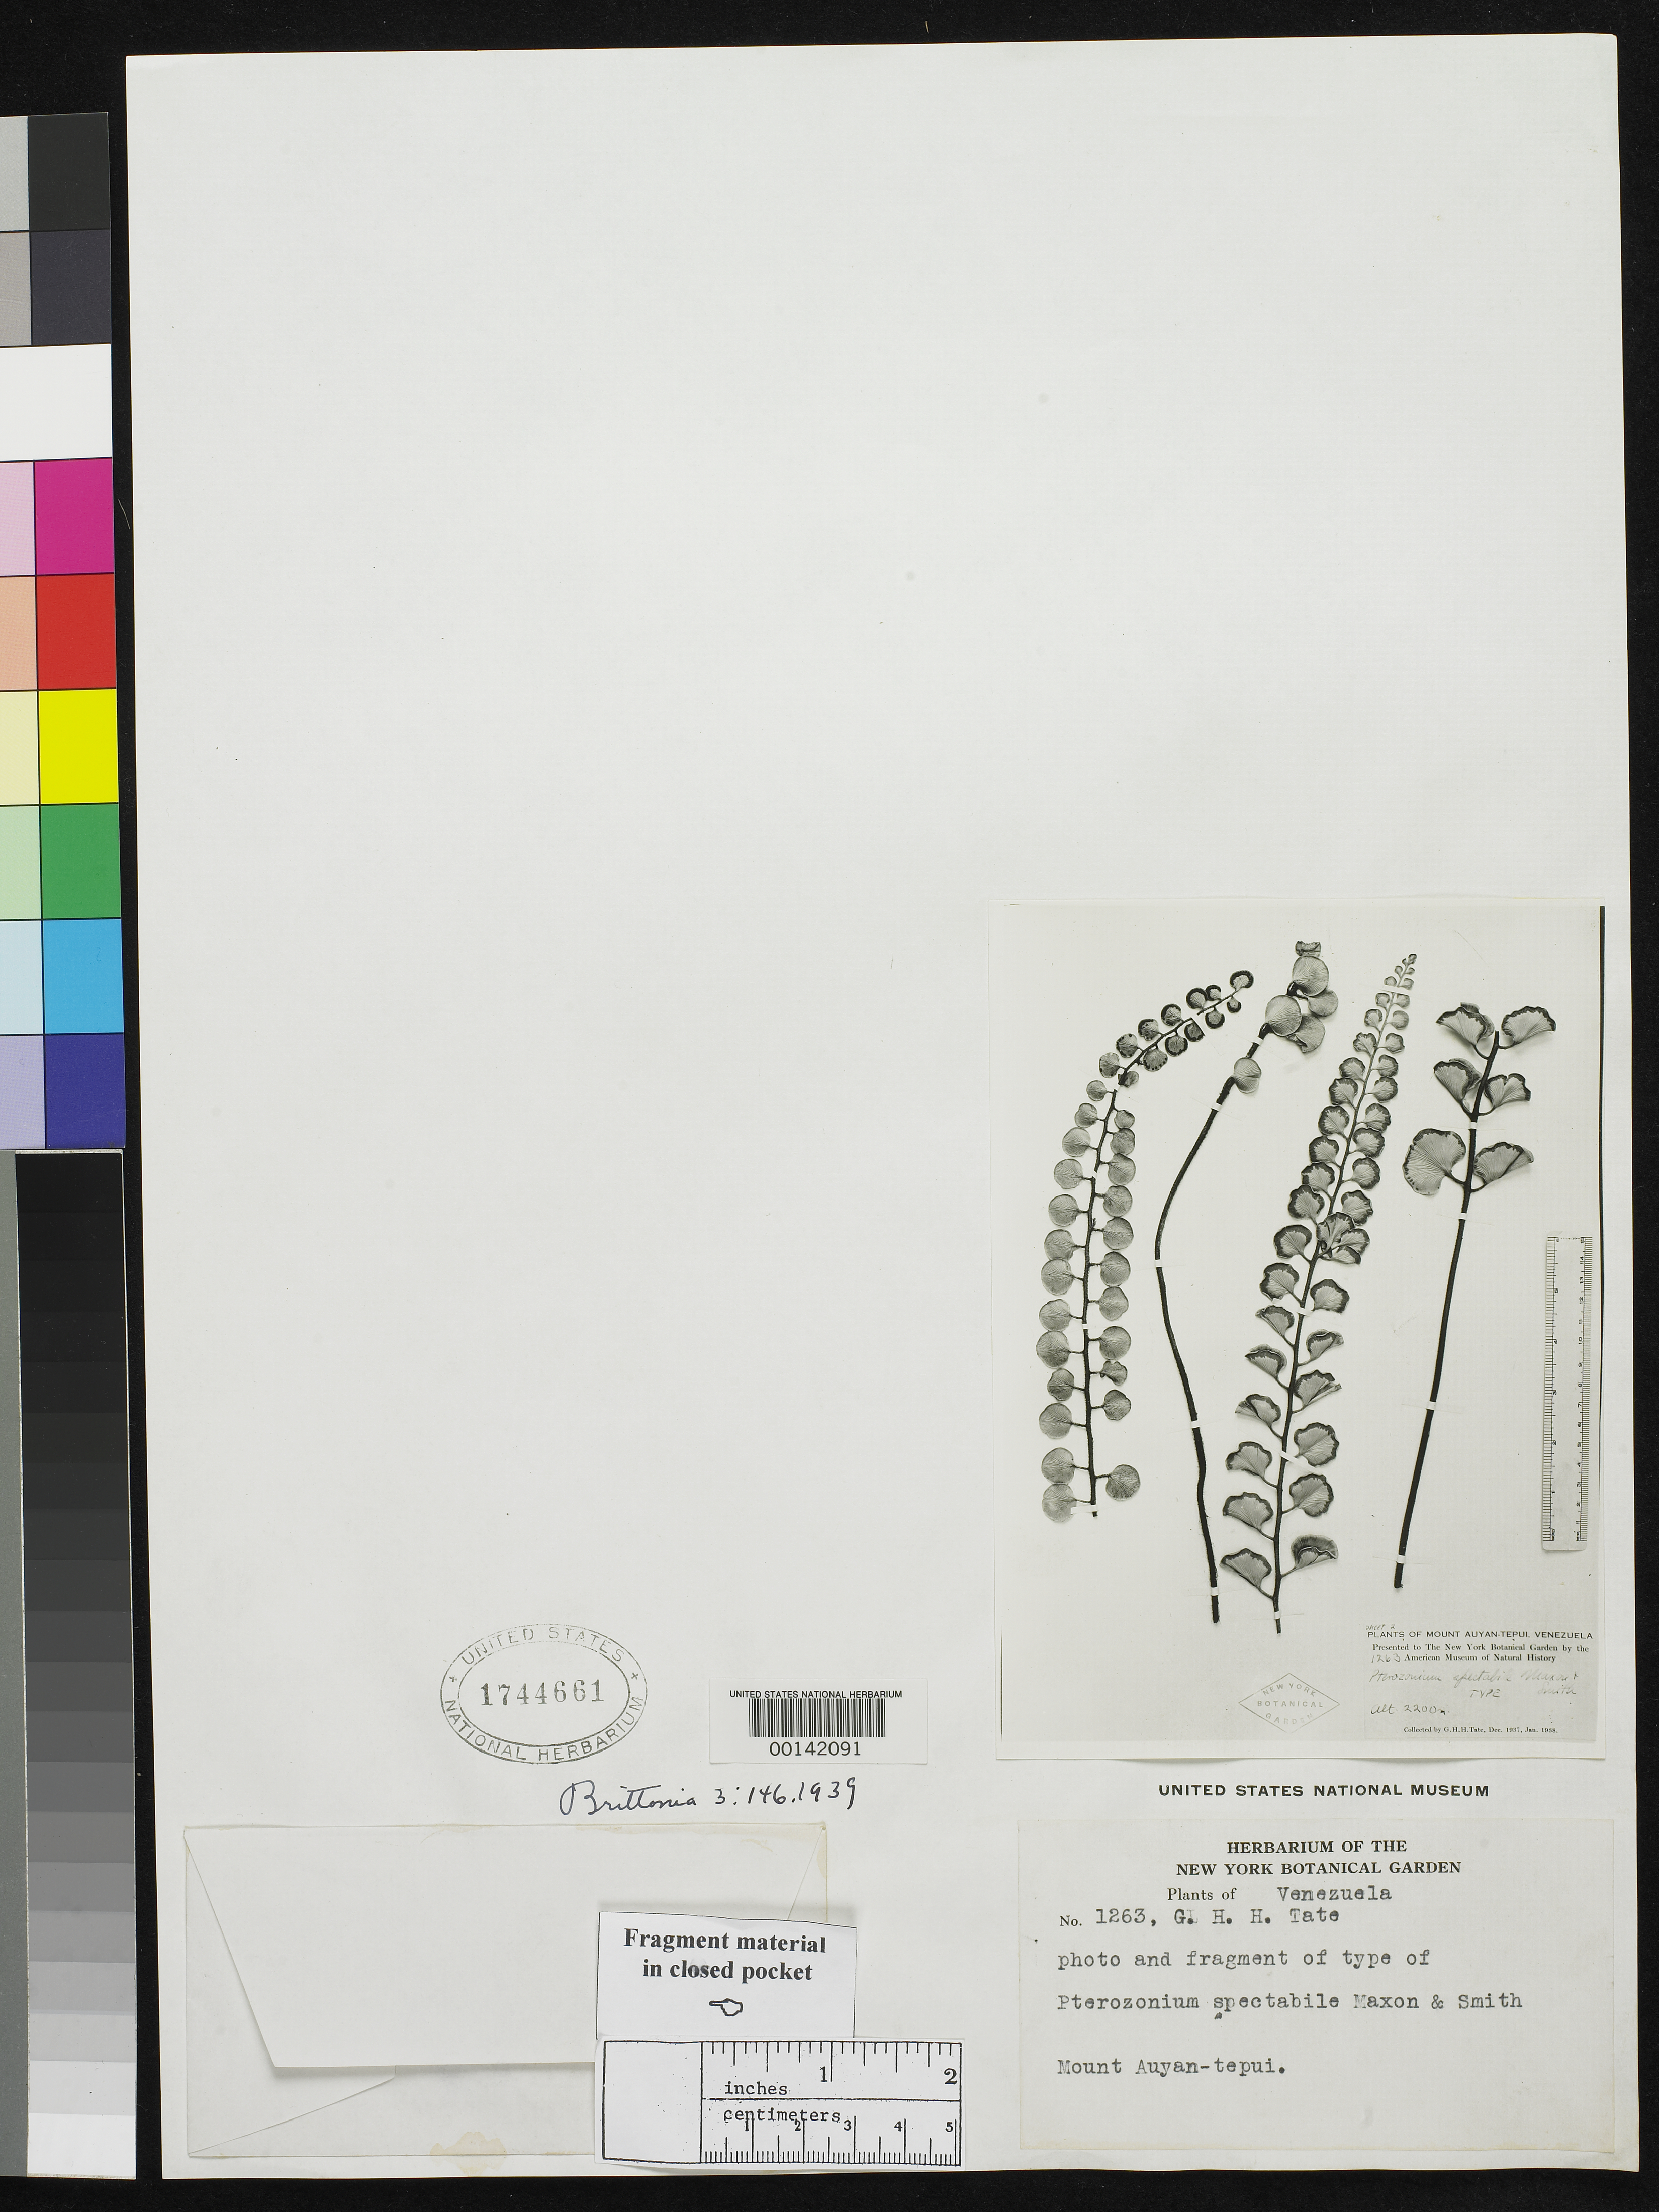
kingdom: Plantae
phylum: Tracheophyta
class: Polypodiopsida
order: Polypodiales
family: Pteridaceae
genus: Pterozonium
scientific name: Pterozonium spectabile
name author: Maxon & A.C. Sm. in Gleason & Killip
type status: Type Fragment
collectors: G. H. H.Tate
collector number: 1263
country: Venezuela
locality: Mt. Auyantepui.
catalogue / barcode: US 1744661